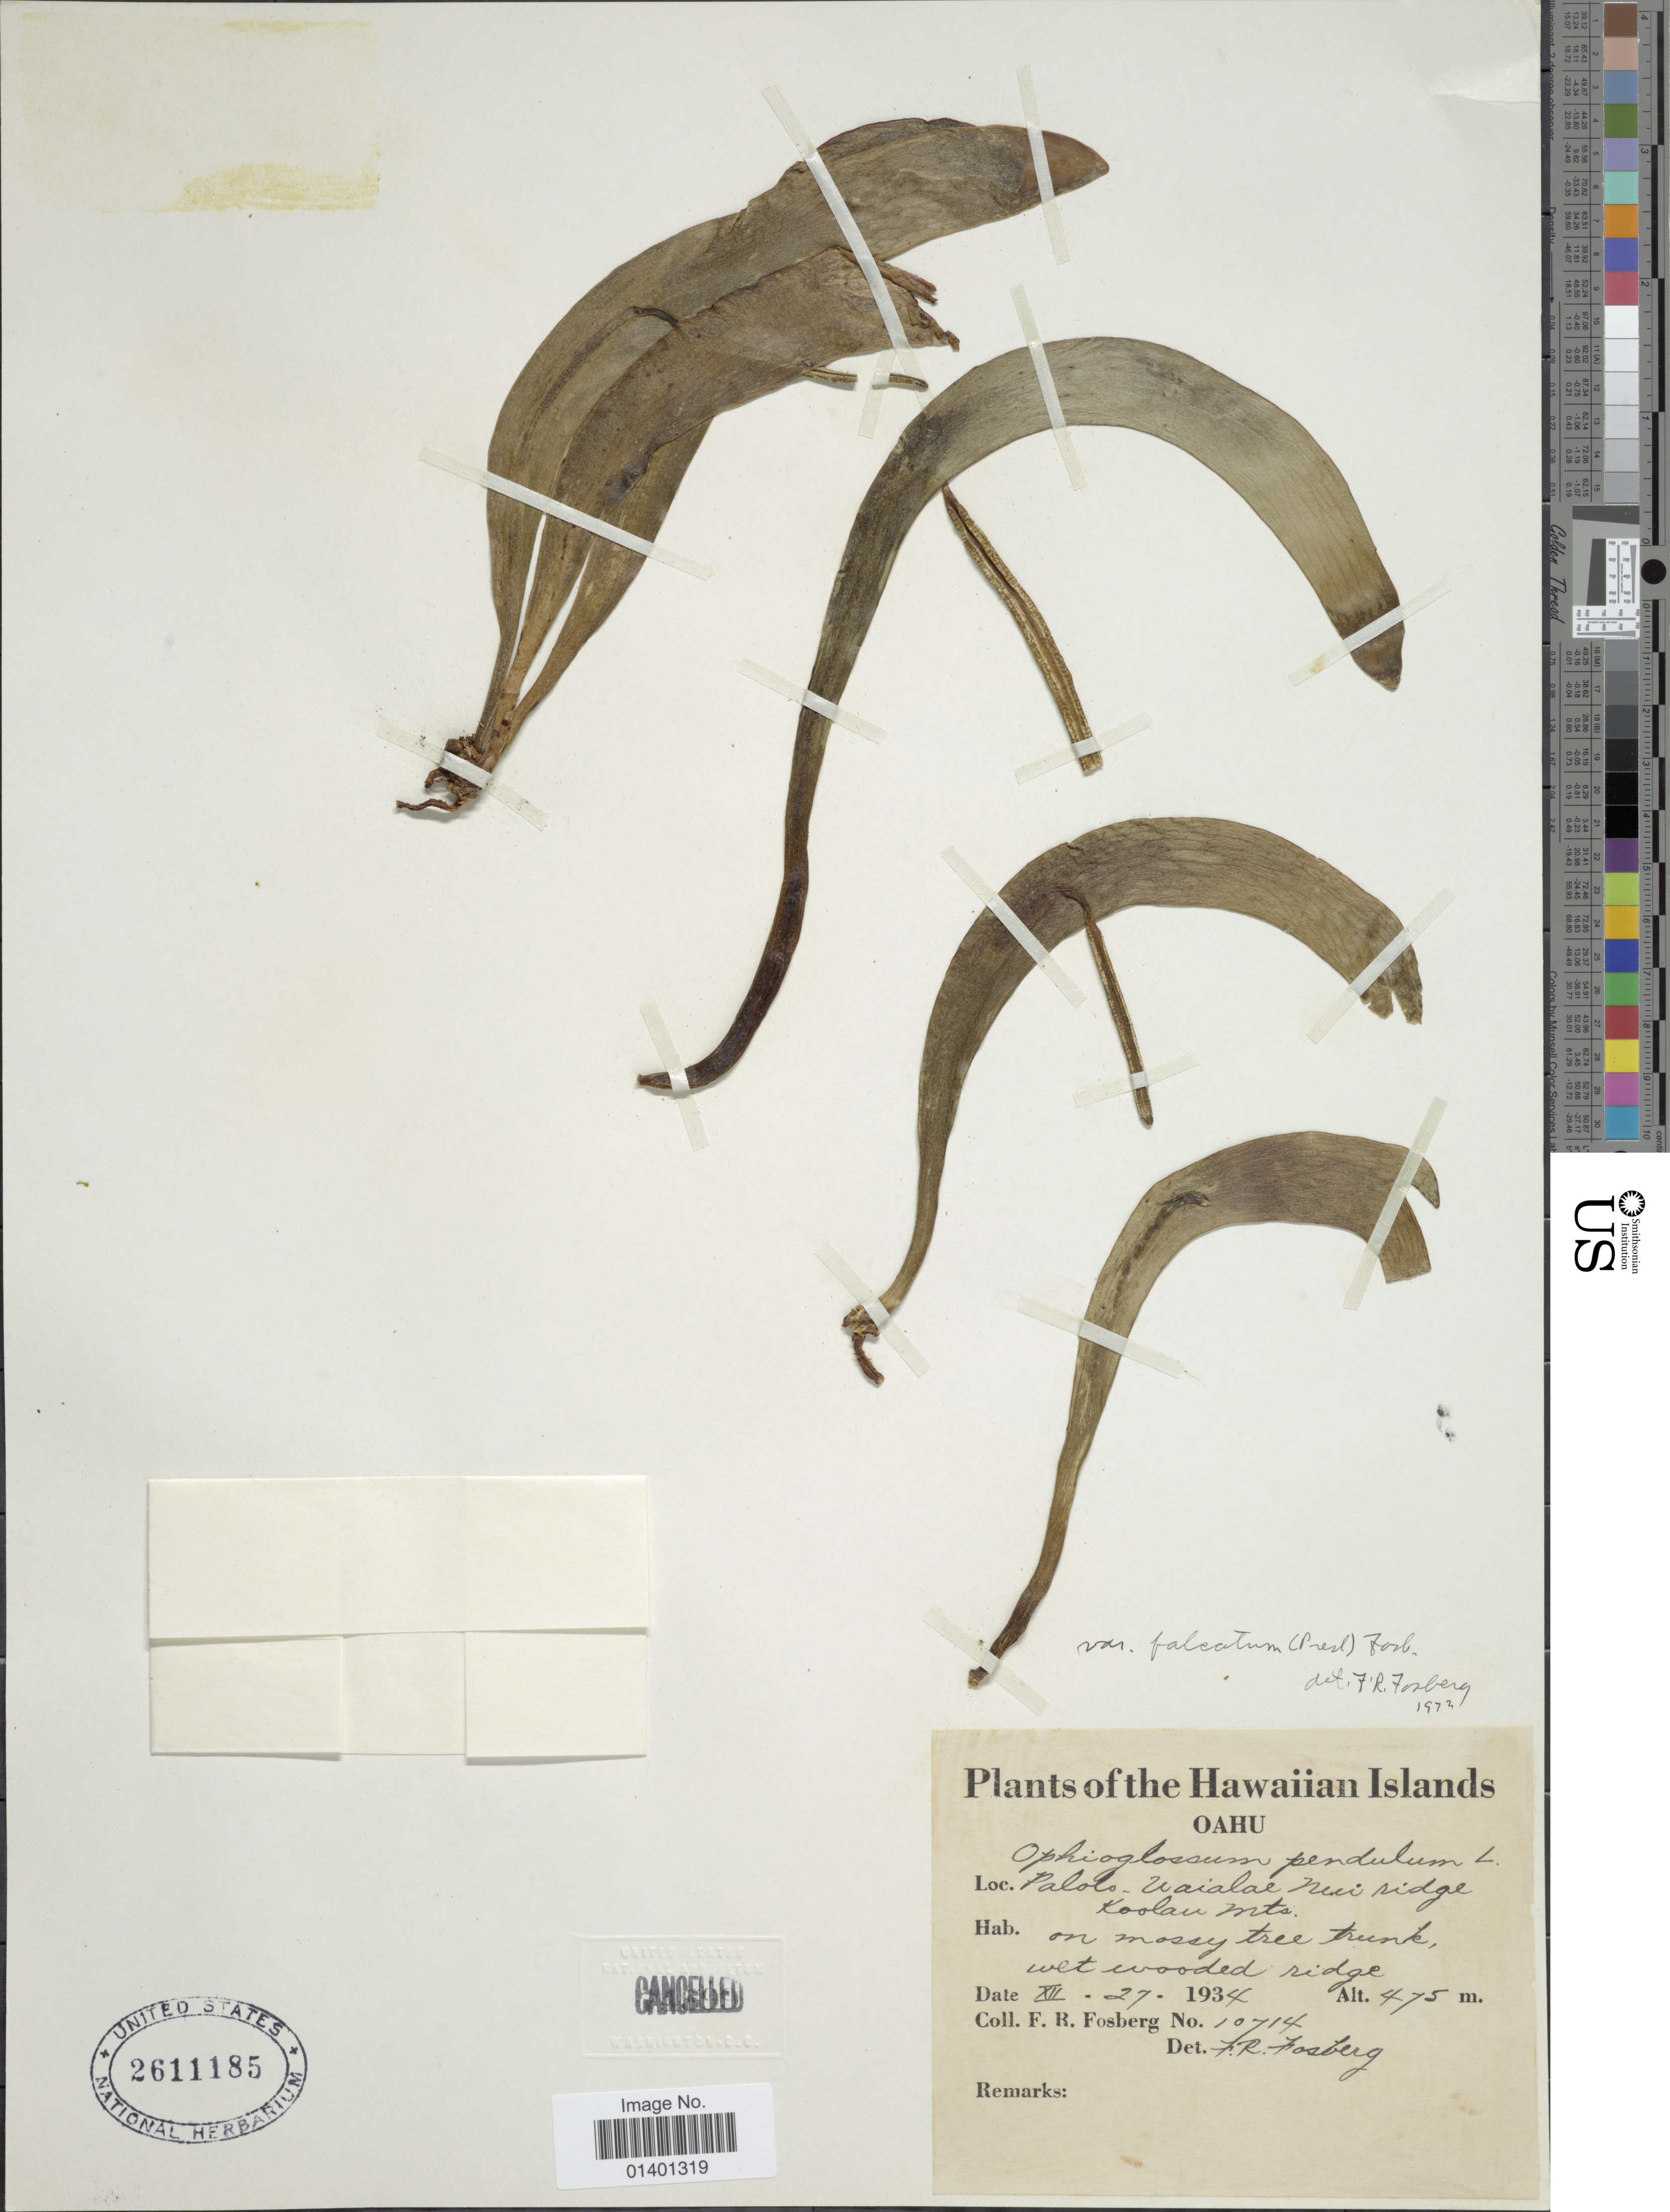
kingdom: Plantae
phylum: Tracheophyta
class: Polypodiopsida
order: Ophioglossales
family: Ophioglossaceae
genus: Ophioderma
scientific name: Ophioderma pendulum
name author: (L.) C. Presl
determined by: Wagner, W. L., (BOT), Smithsonian Institution - National Museum of Natural History (UNITED STATES)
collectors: F. R. Fosberg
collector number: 10714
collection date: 1934-12-27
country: United States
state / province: Hawaii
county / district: Honolulu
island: Oahu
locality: Palolo, Waialae Nui ridge, Koolau Mts., Oahu.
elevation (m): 475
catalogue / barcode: US 2611185